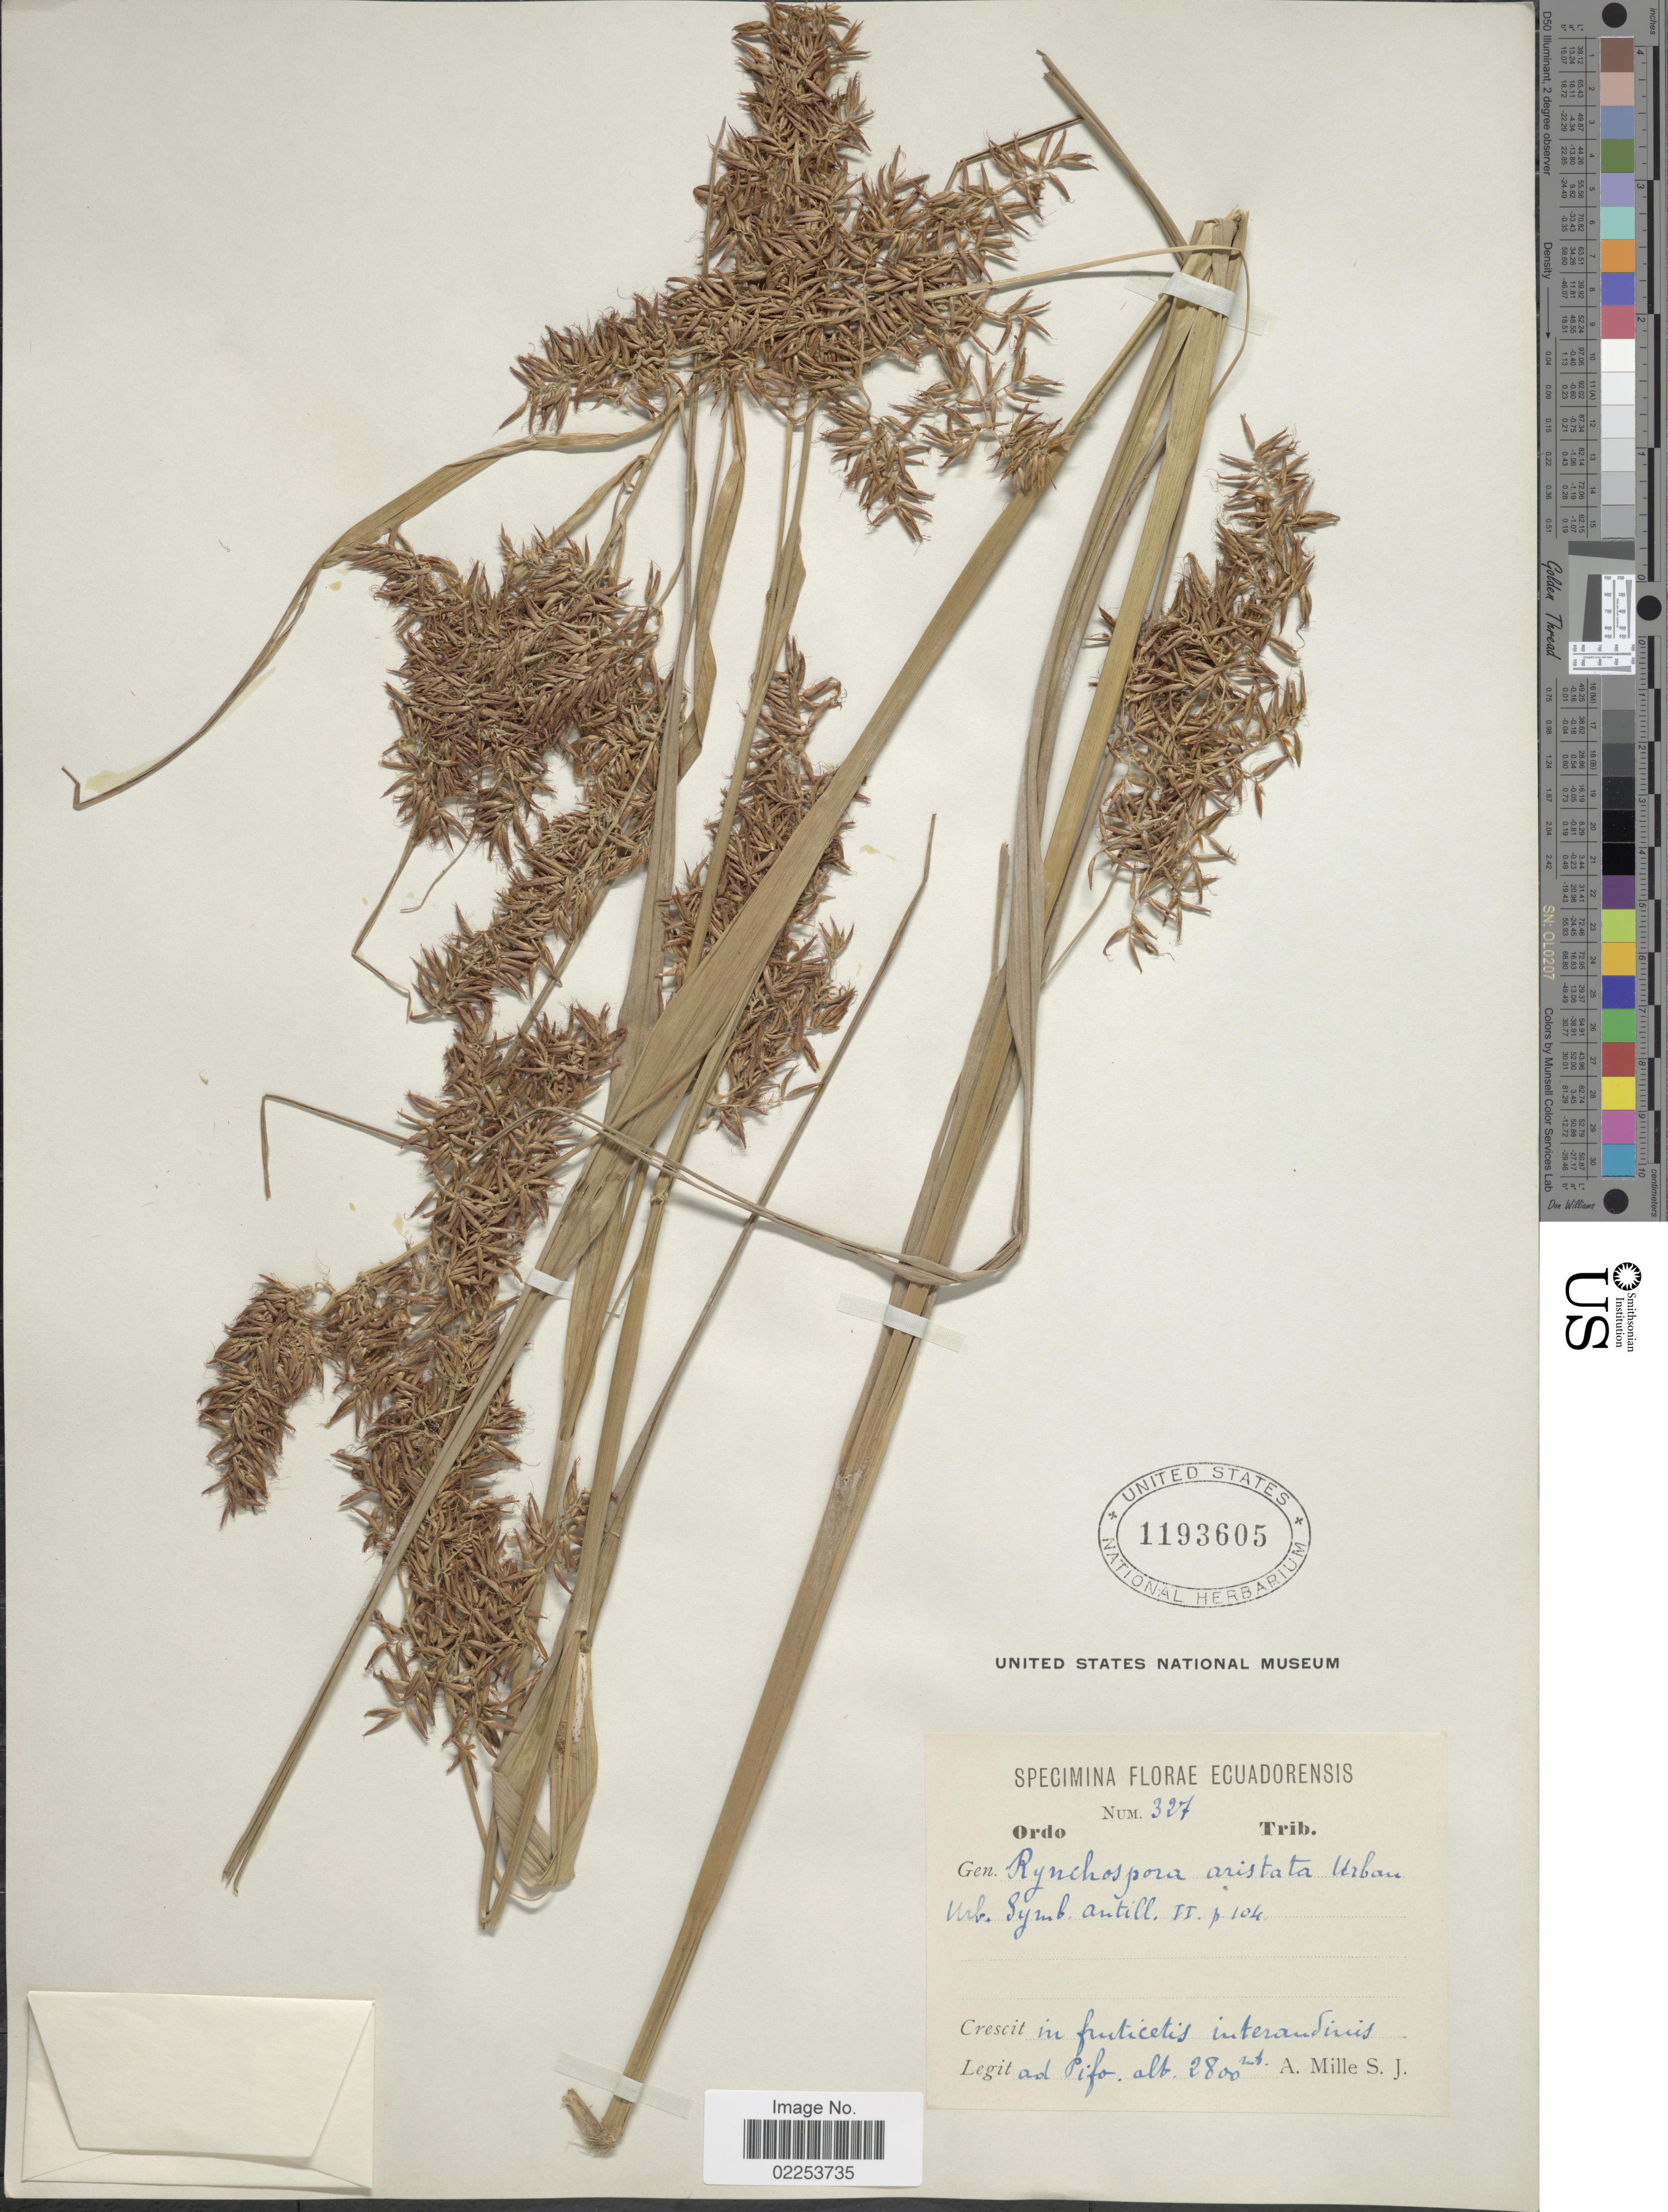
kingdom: Plantae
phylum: Tracheophyta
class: Liliopsida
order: Poales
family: Cyperaceae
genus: Rhynchospora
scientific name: Rhynchospora aristata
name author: Boeckeler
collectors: A. Mille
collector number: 327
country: Ecuador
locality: Ad Pifo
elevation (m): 2800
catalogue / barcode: US 1193605